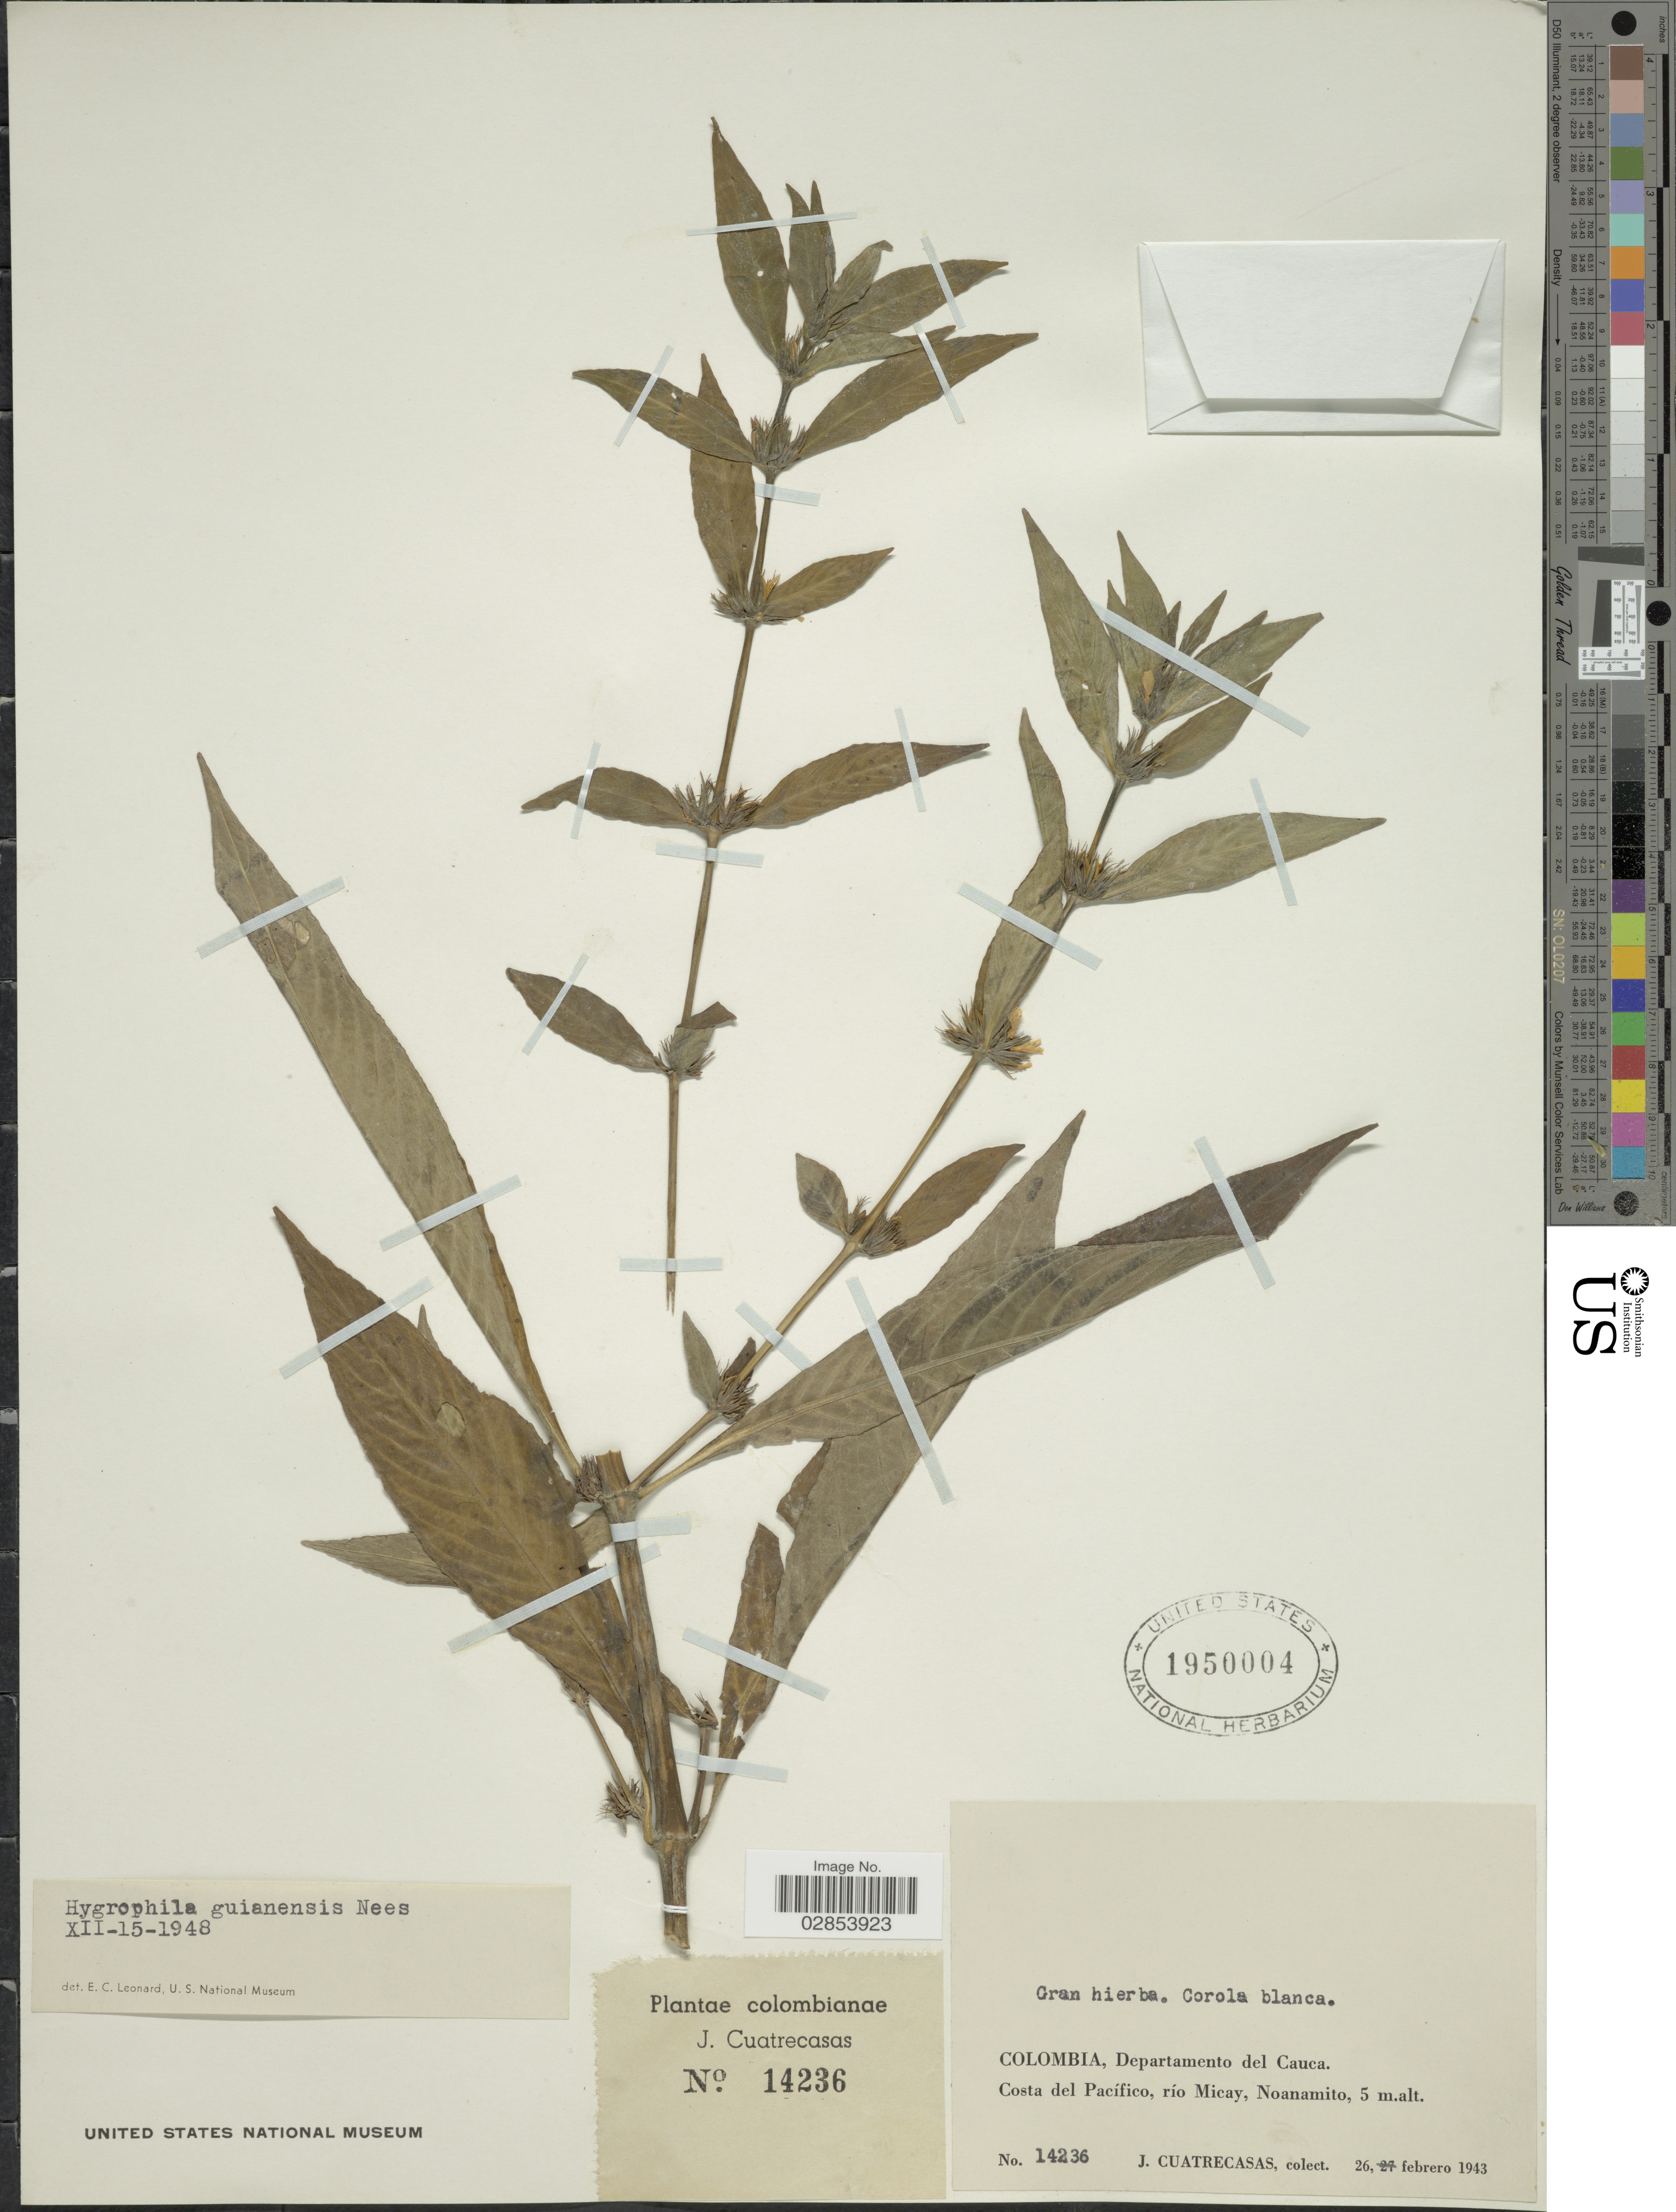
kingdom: Plantae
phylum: Tracheophyta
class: Magnoliopsida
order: Lamiales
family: Acanthaceae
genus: Hygrophila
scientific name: Hygrophila costata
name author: Nees & T. Nees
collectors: J. Cuatrecasas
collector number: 14236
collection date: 1943-02-26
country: Colombia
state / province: Cauca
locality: Departamento del Cauca, Costa del Pacífico, río Micay, Noanamito.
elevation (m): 5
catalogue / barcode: US 1950004